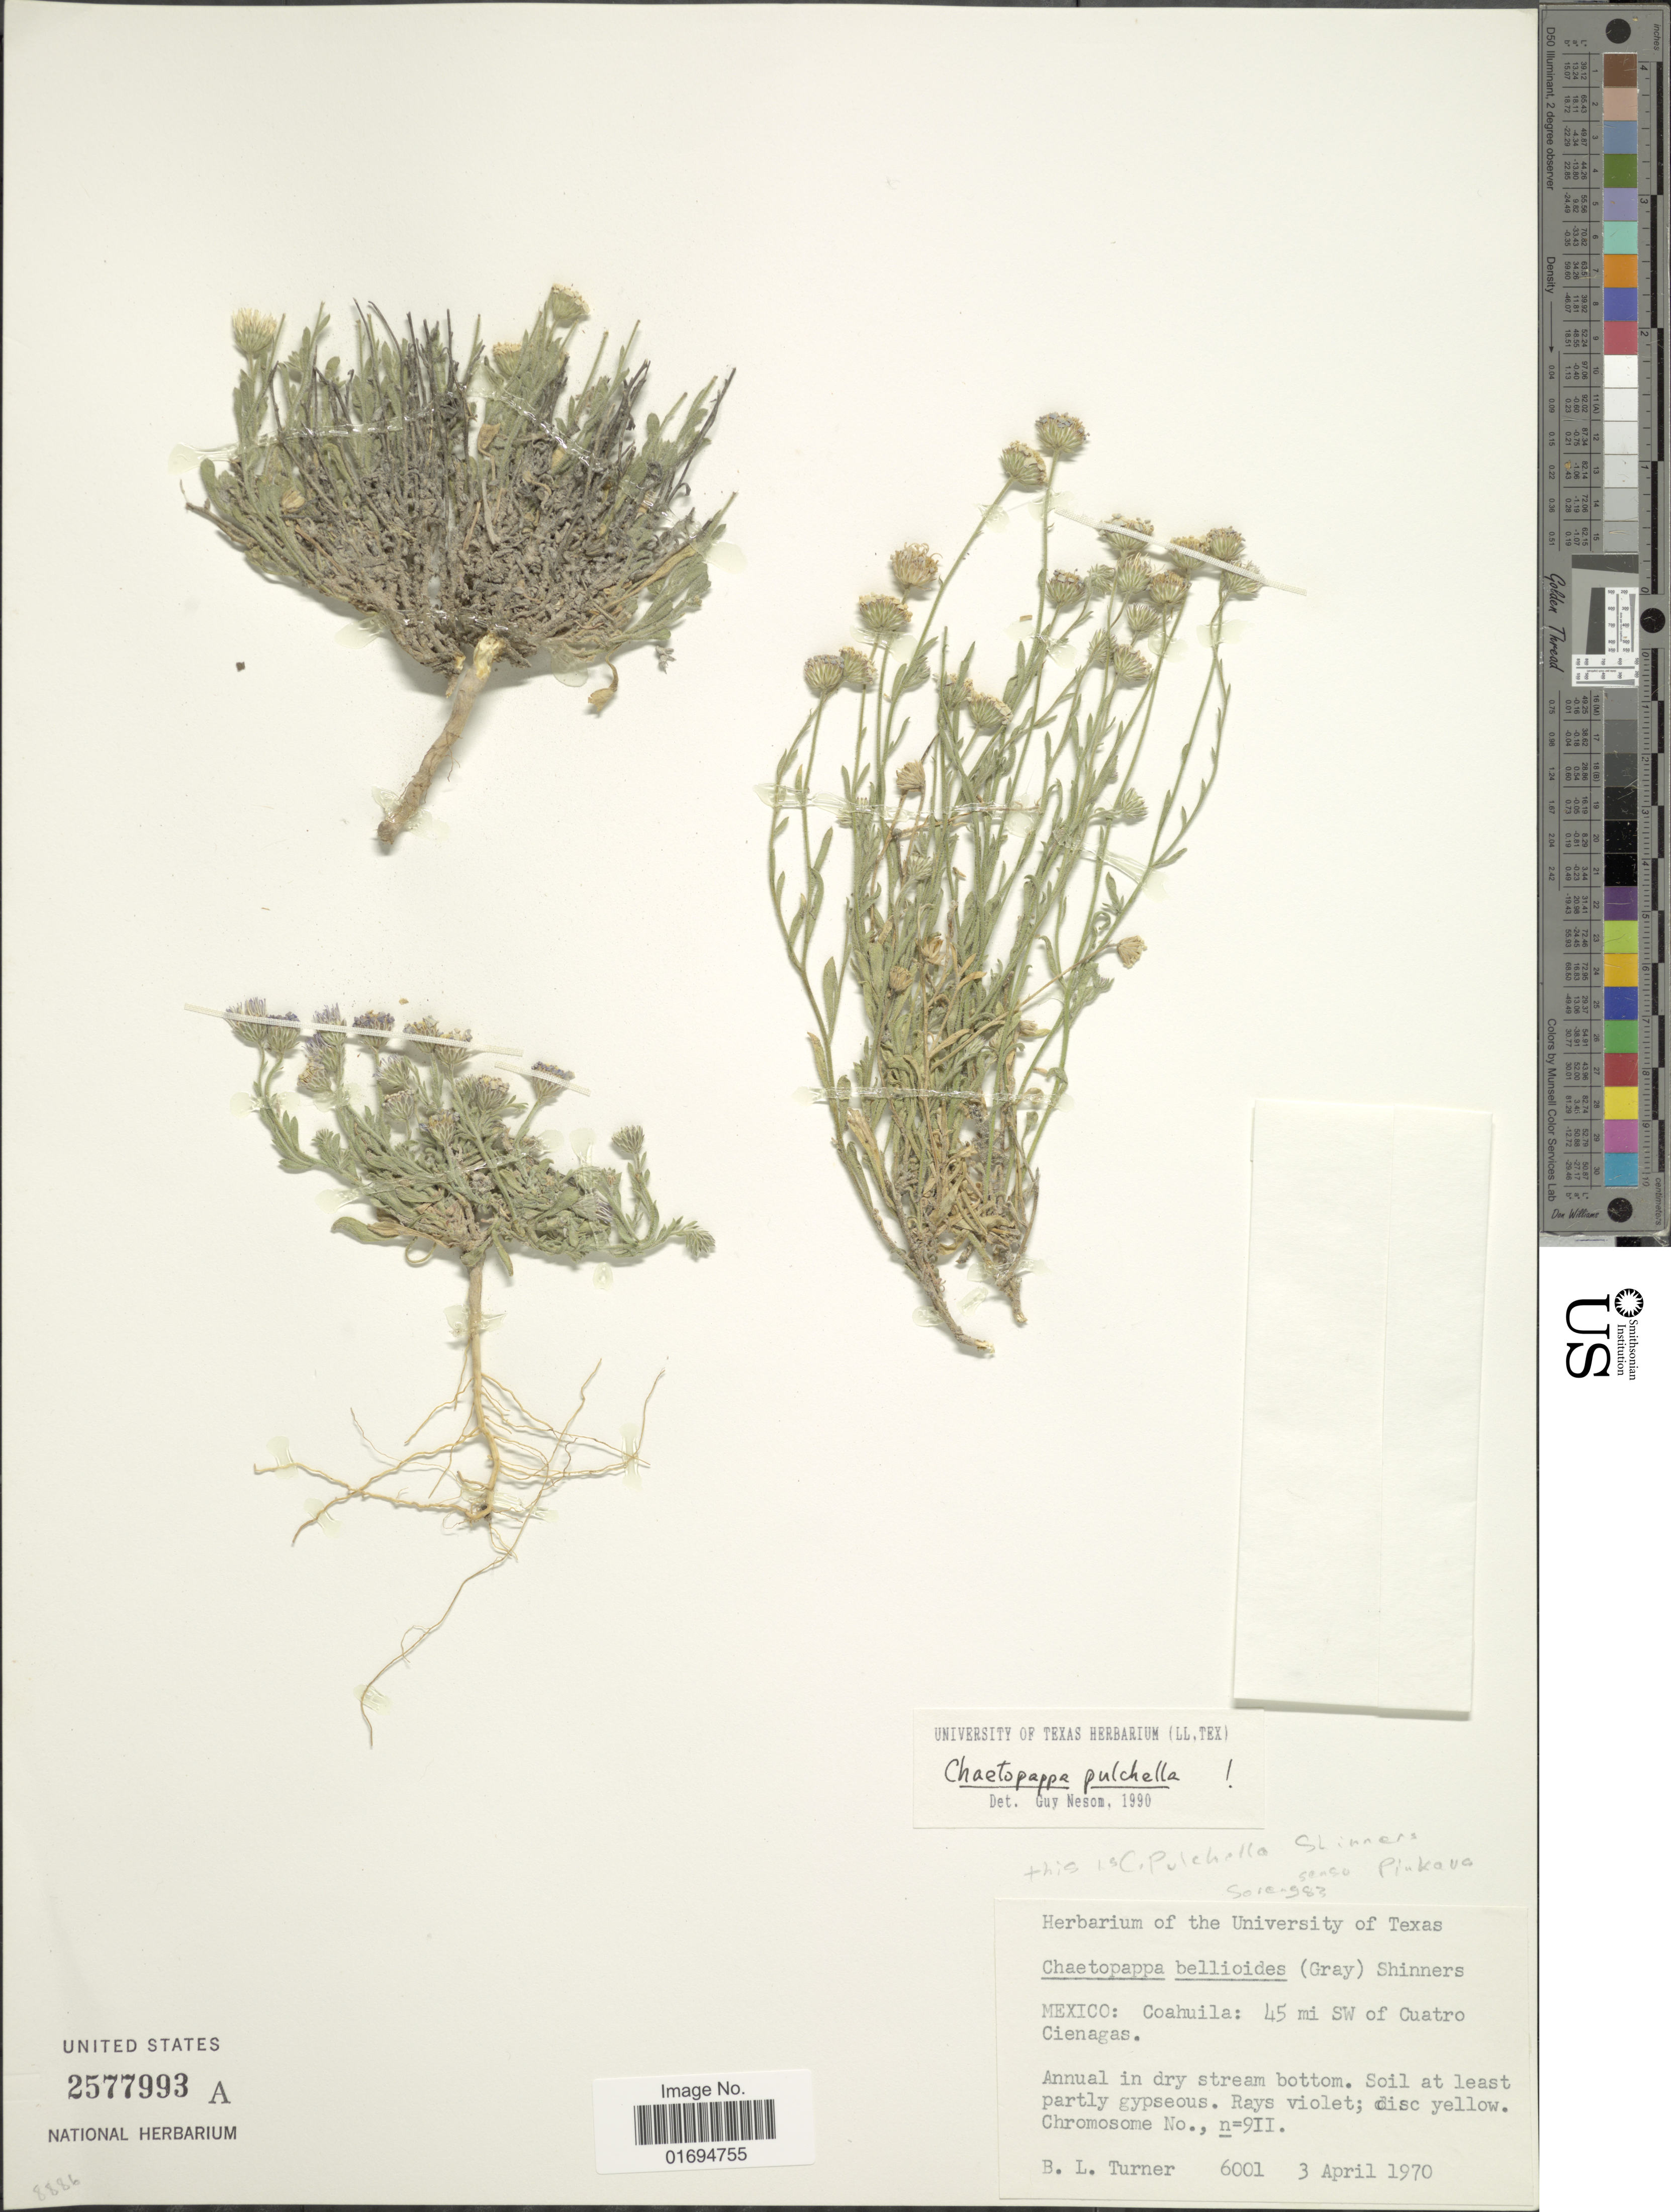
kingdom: Plantae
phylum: Tracheophyta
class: Magnoliopsida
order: Asterales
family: Asteraceae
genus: Chaetopappa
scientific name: Chaetopappa pulchella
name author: Shinners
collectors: B. L. Turner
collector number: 6001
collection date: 1970-05-03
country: Mexico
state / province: Coahuila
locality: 45 mi SW of Cuatro Cienagas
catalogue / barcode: US 2577993A